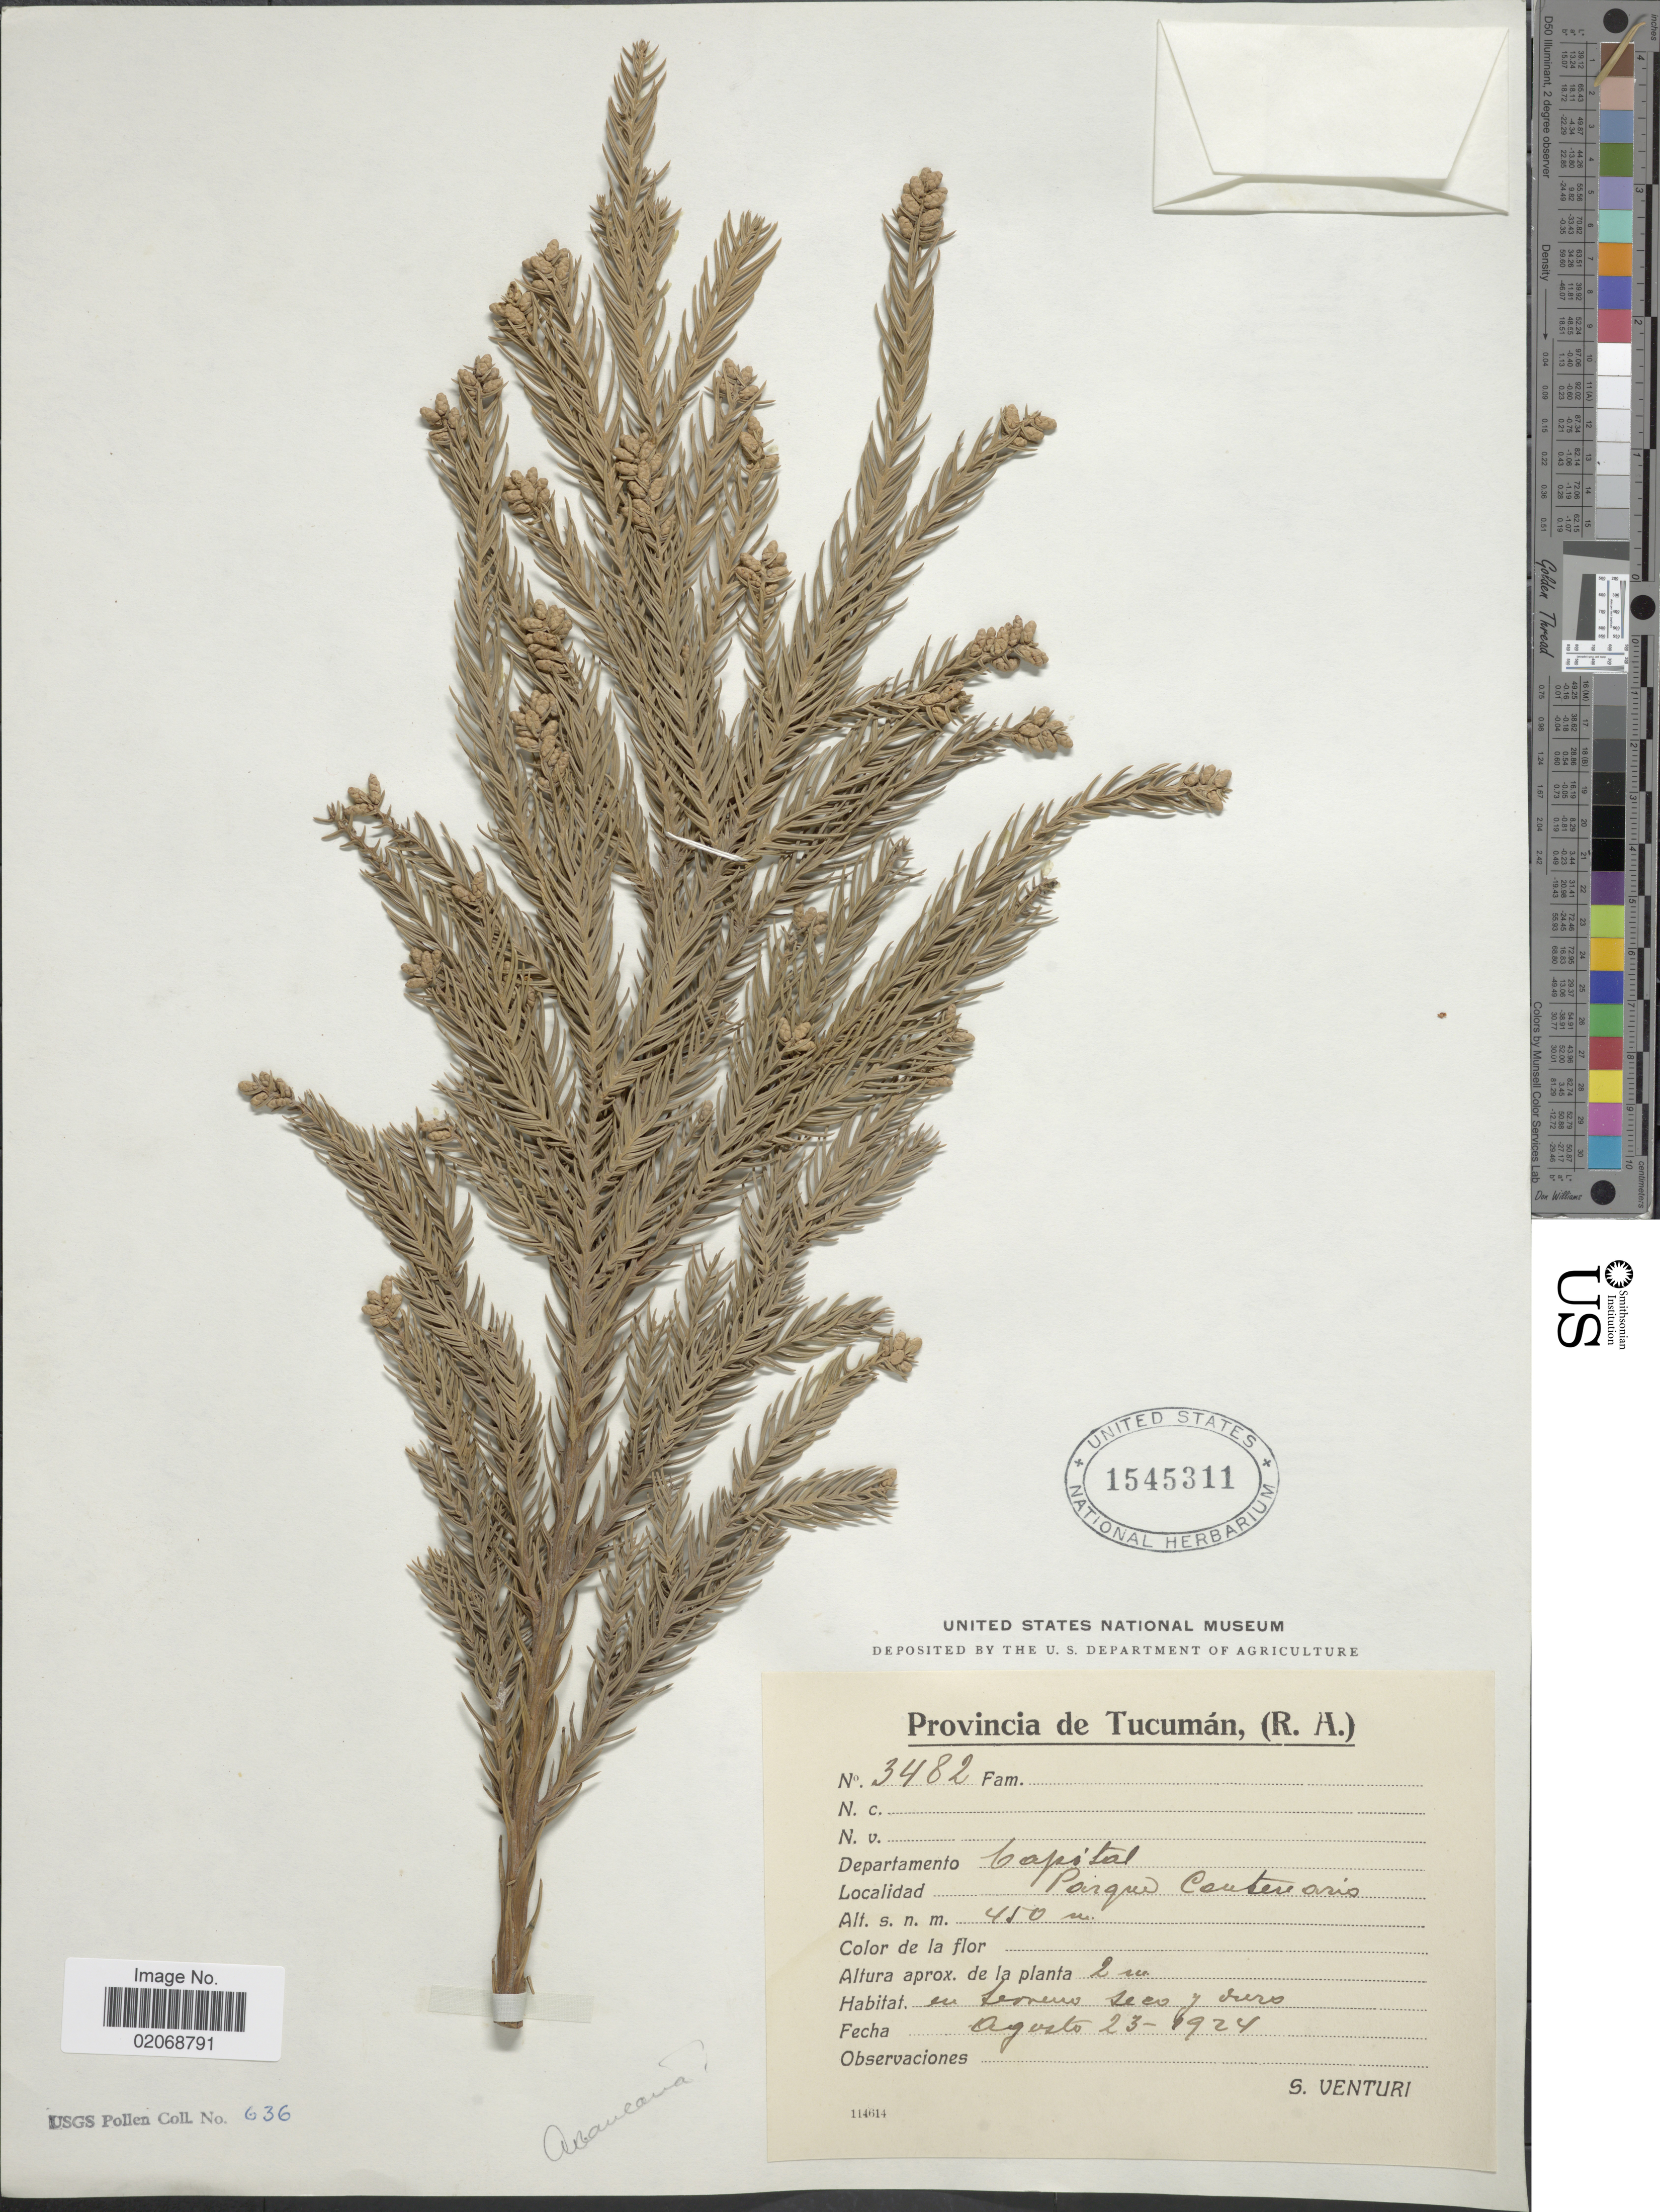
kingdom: Plantae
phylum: Tracheophyta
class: Pinopsida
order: Pinales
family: Cupressaceae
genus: Cryptomeria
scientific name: Cryptomeria sp.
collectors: S. Venturi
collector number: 3482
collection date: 1924-08-23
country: Argentina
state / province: Tucuman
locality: (R.A.) Departamento Capital, Parque Centenario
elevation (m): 450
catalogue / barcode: US 145311